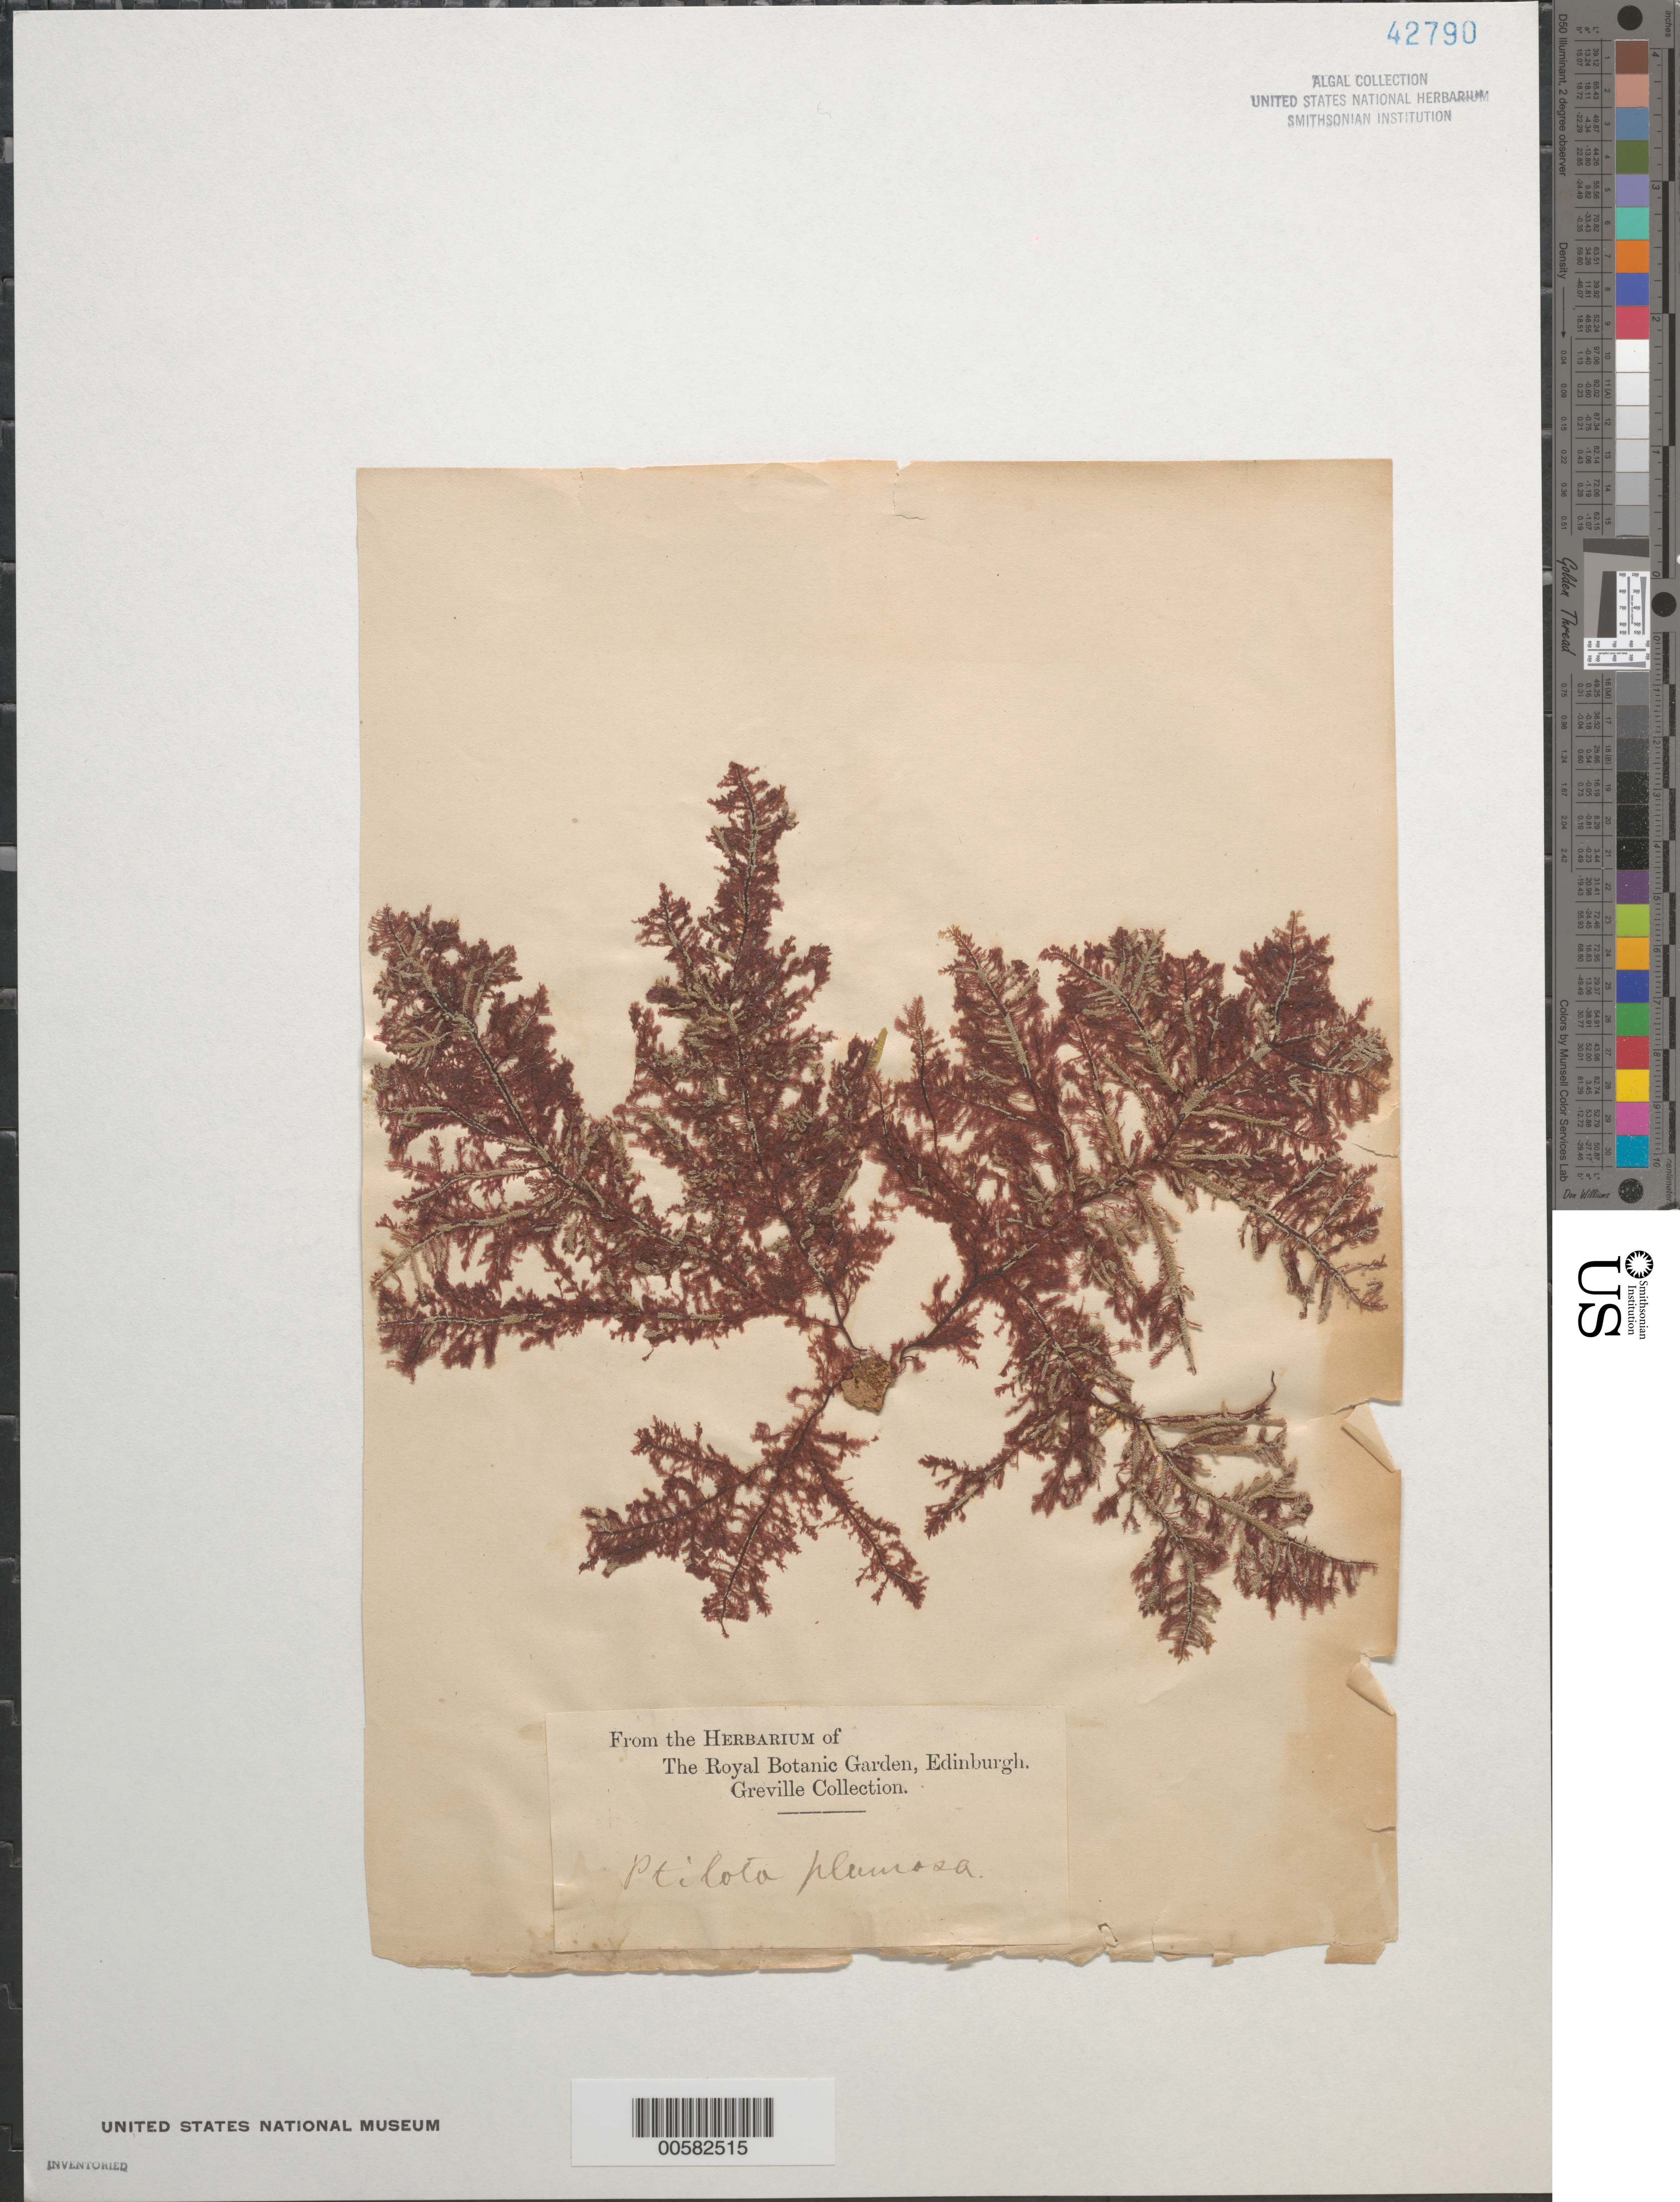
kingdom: Plantae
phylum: Rhodophyta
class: Florideophyceae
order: Ceramiales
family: Wrangeliaceae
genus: Ptilota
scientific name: Ptilota gunneri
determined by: Algae name updating Project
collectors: R. K. Greville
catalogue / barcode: US 42790